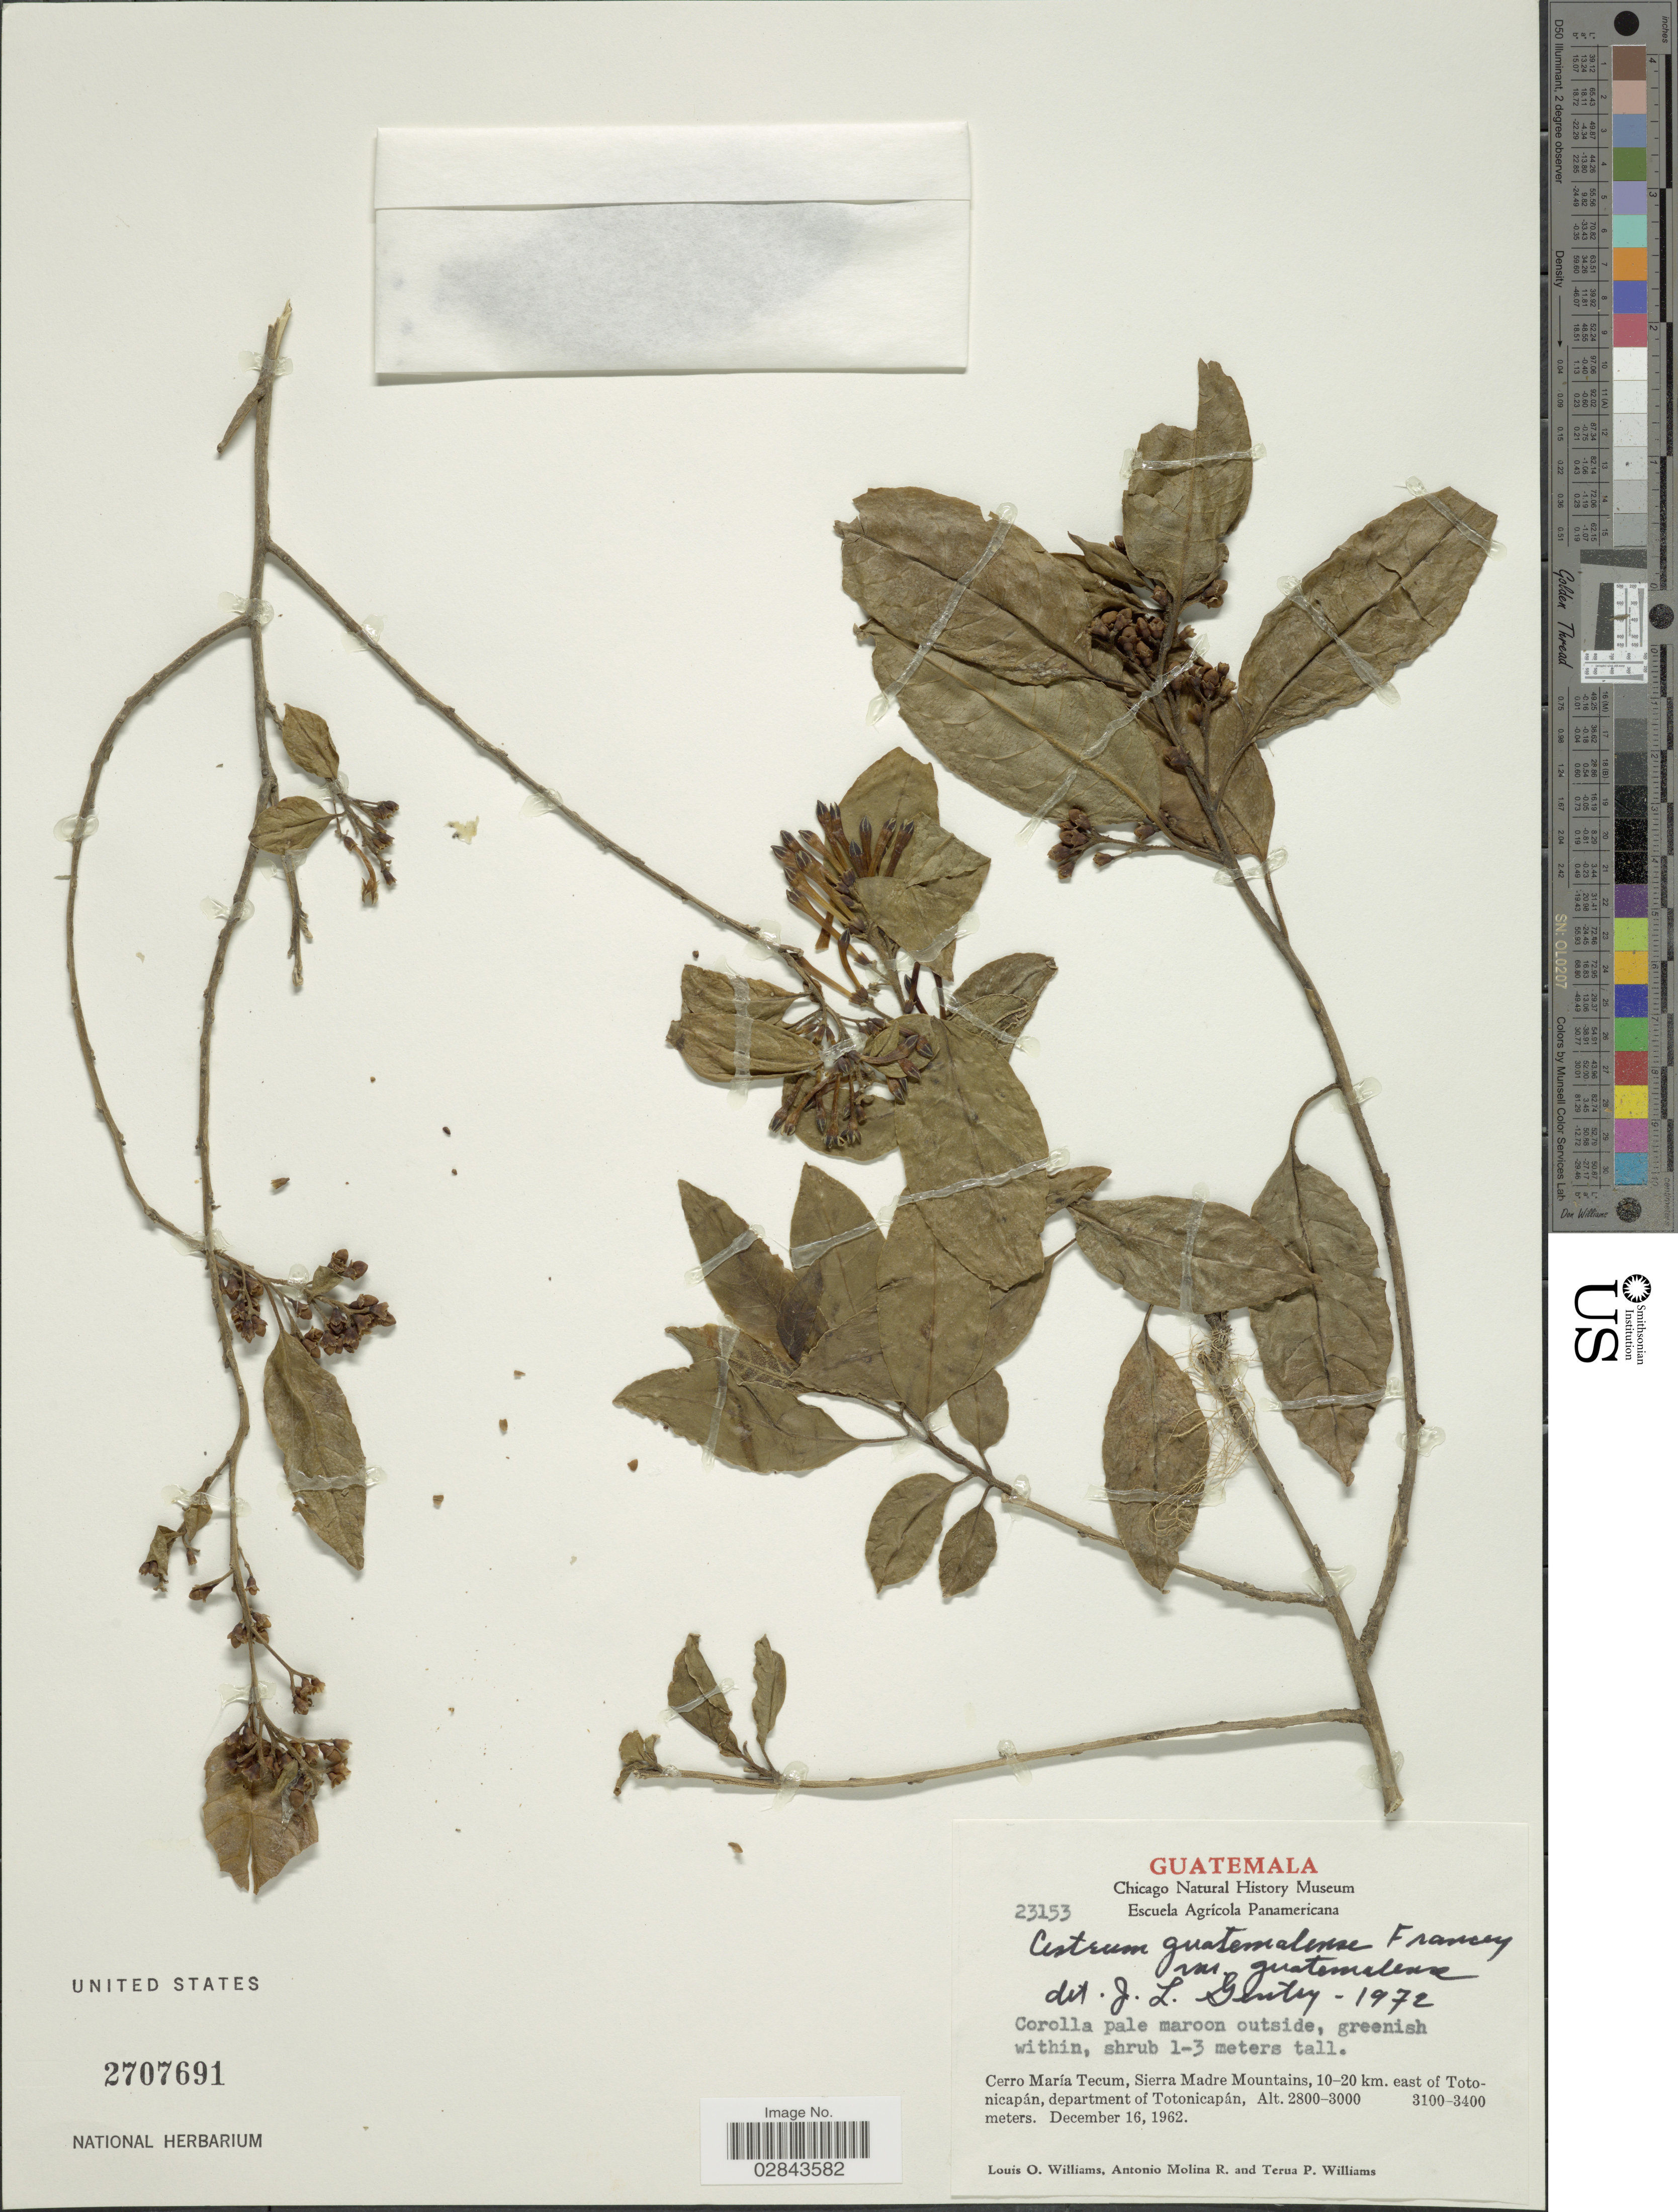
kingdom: Plantae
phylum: Tracheophyta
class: Magnoliopsida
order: Solanales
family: Solanaceae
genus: Cestrum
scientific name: Cestrum guatemalense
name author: Francey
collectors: L. O. Williams, A. Molina R. & T. Williams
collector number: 23153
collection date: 1962-12-16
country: Guatemala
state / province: Totonicapan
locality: Cerro María Tecum, Sierra Madre Mountains, 10-20 km. east of Totonicapán, department of Totonicapán.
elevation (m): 2800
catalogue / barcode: US 2707691